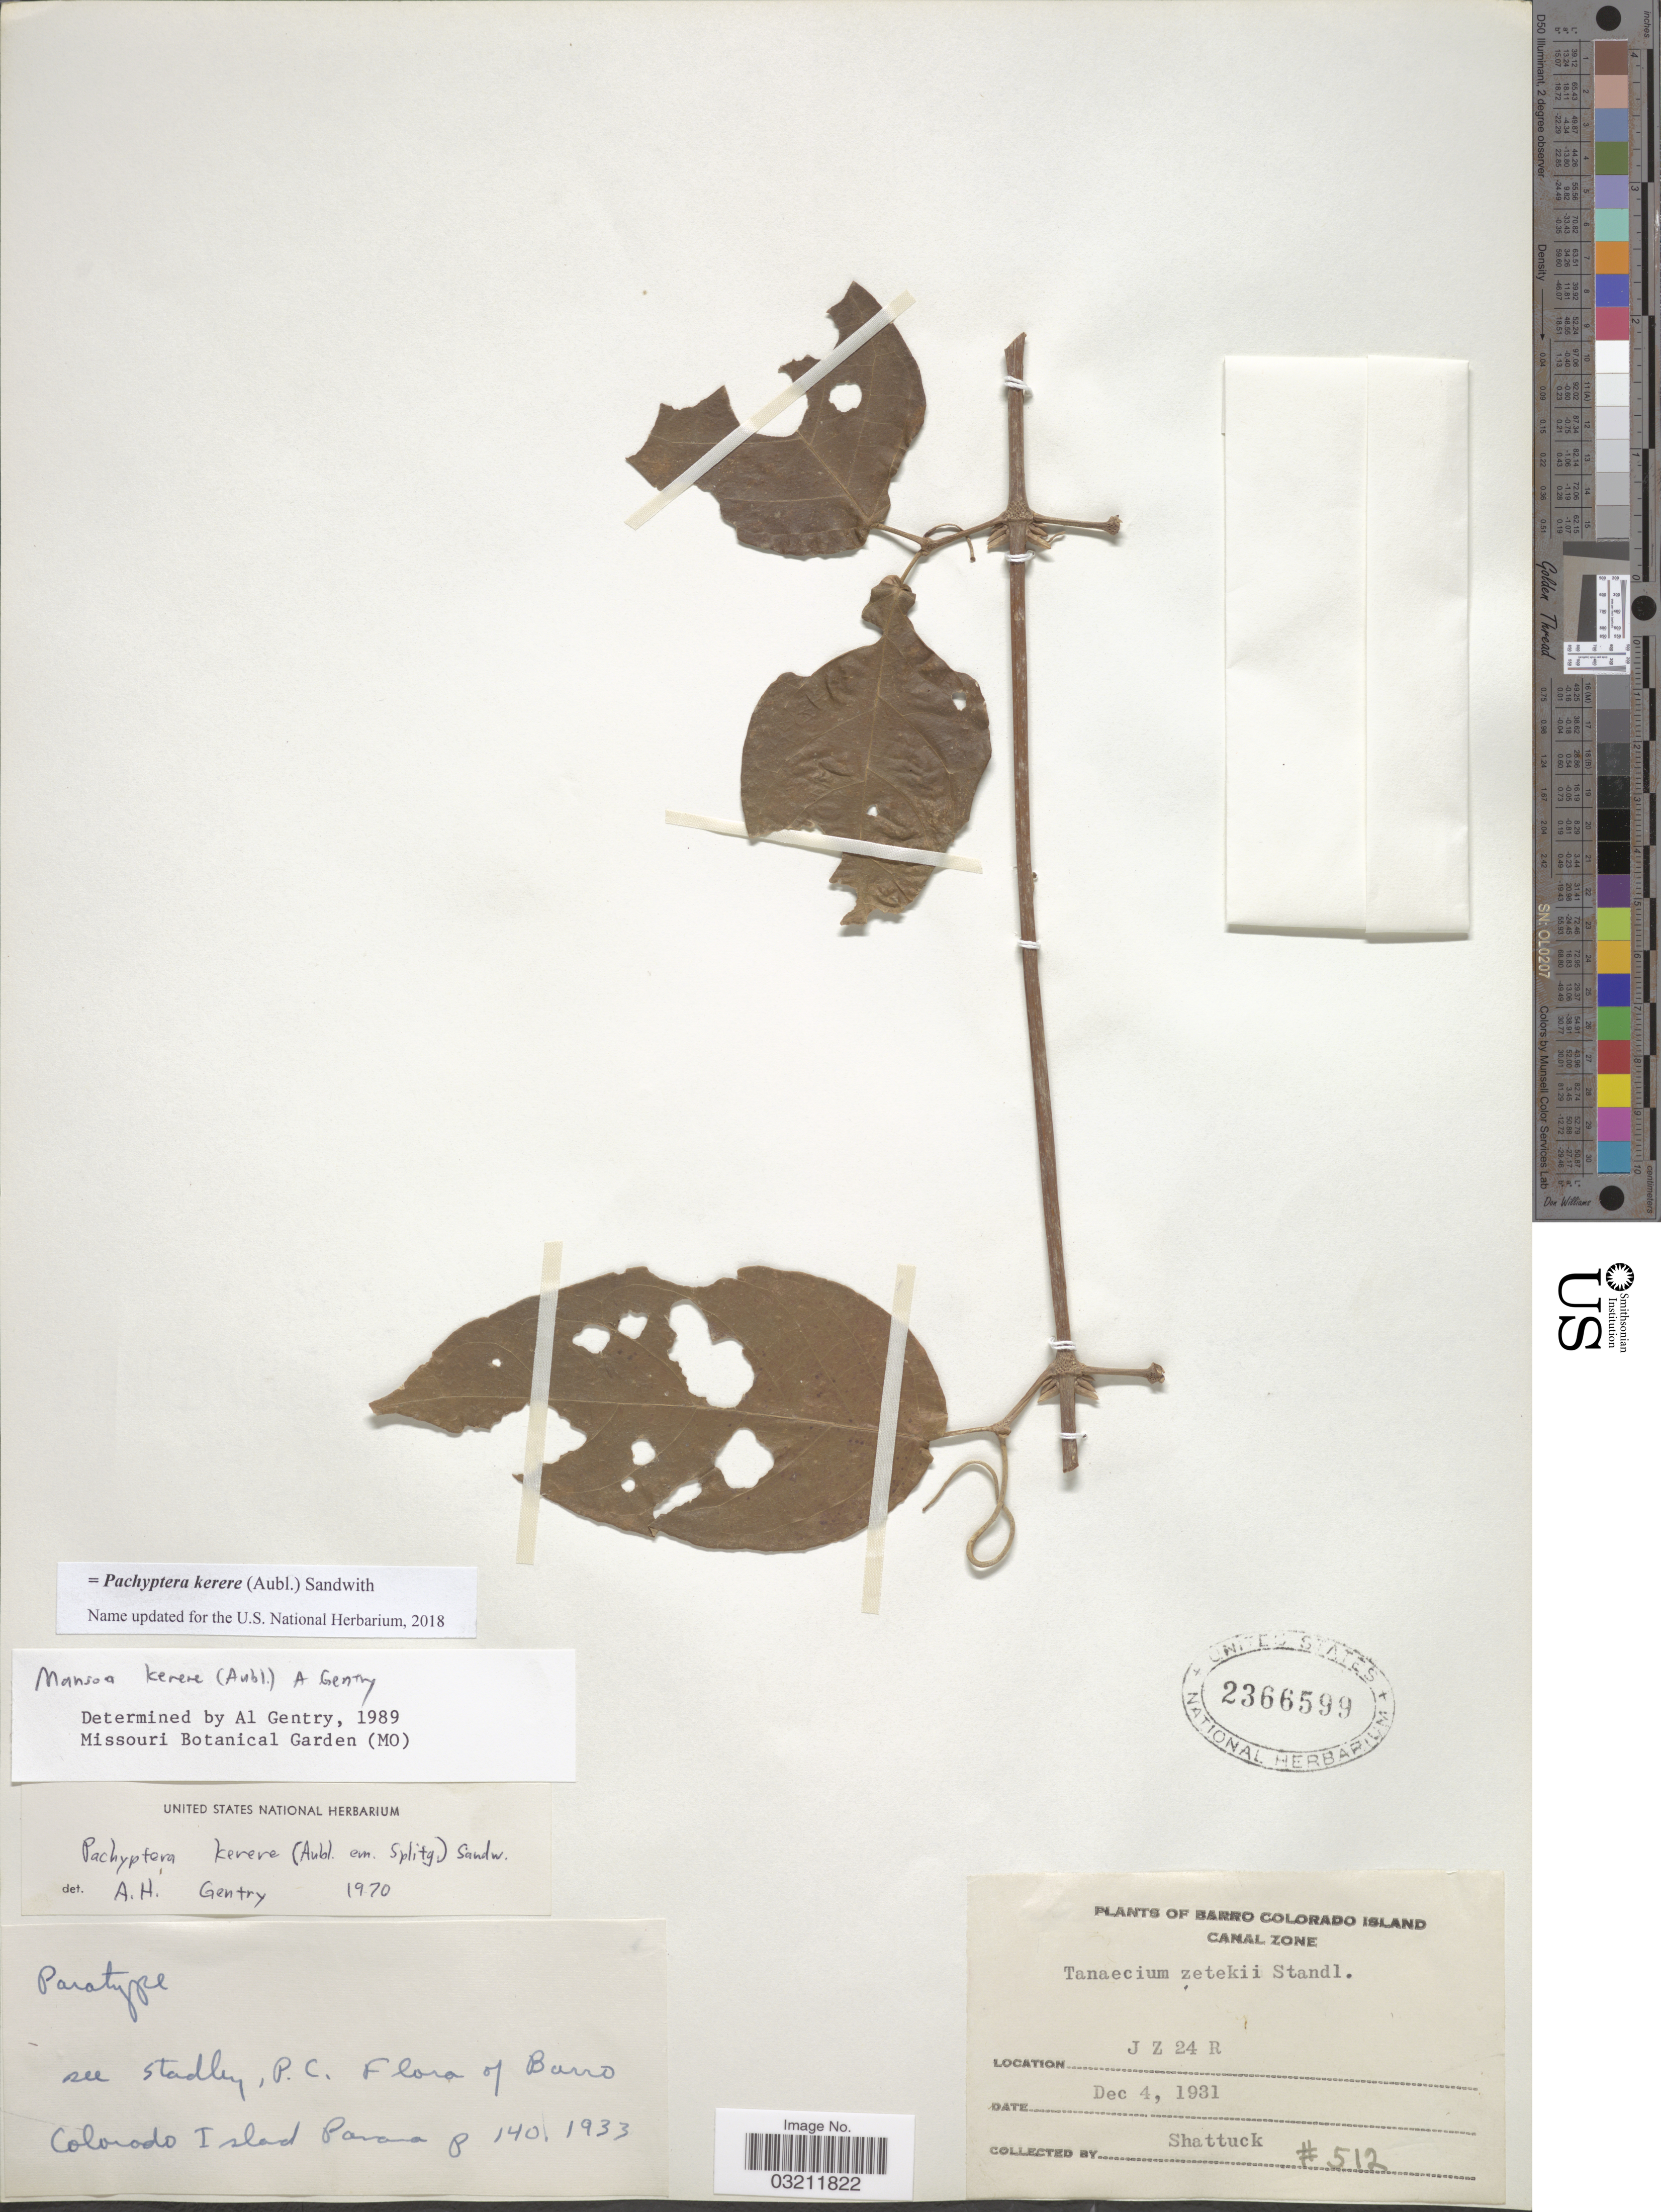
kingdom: Plantae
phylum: Tracheophyta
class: Magnoliopsida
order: Lamiales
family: Bignoniaceae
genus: Pachyptera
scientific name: Pachyptera kerere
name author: (Aubl.) Sandwith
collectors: Shattuck, --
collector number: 512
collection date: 1931-12-04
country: Panama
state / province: Panamá Oeste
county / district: Canal Zone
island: Barro Colorado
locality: Barro Colorado Island, Canal Zone. J Z 24 R.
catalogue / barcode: US 2366599